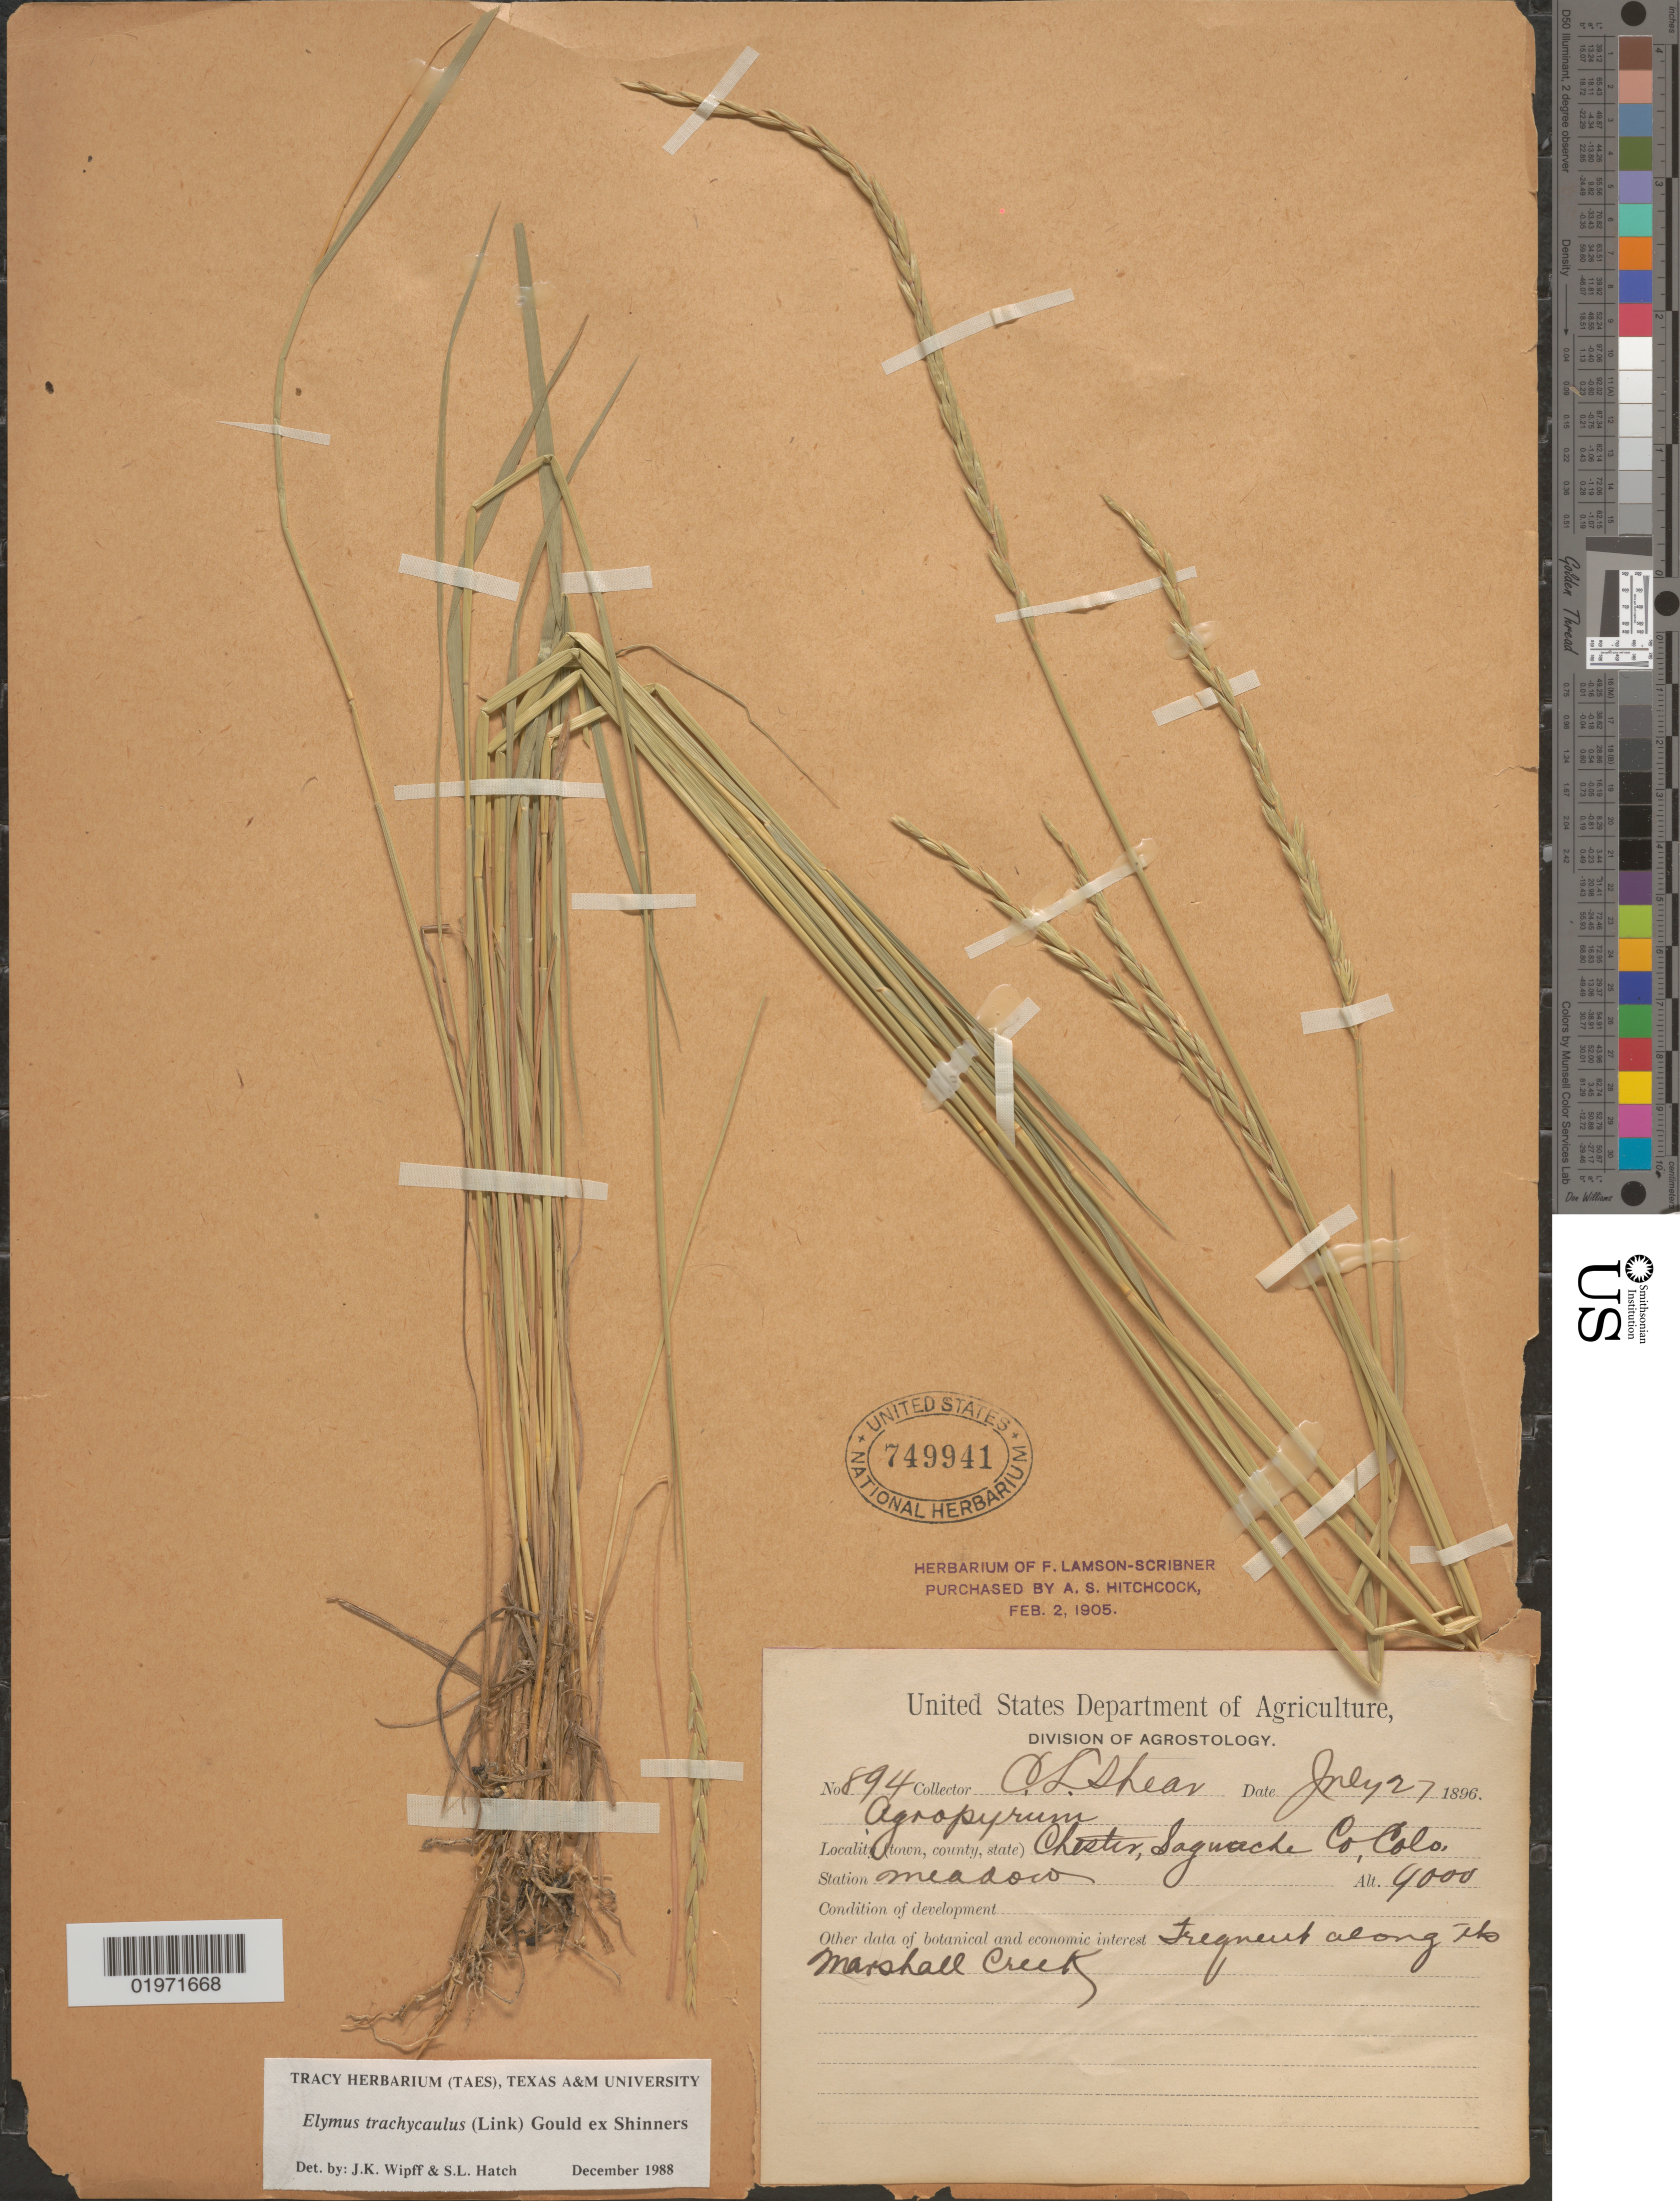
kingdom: Plantae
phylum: Tracheophyta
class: Liliopsida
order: Poales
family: Poaceae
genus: Elymus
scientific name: Elymus trachycaulus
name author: (Link) Gould ex Shinners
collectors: C. L. Shear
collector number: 894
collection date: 1896-07-27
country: United States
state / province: Colorado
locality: Chester, Saguache Co. Meadow. Along the Marshall Creek.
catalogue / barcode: US 749941